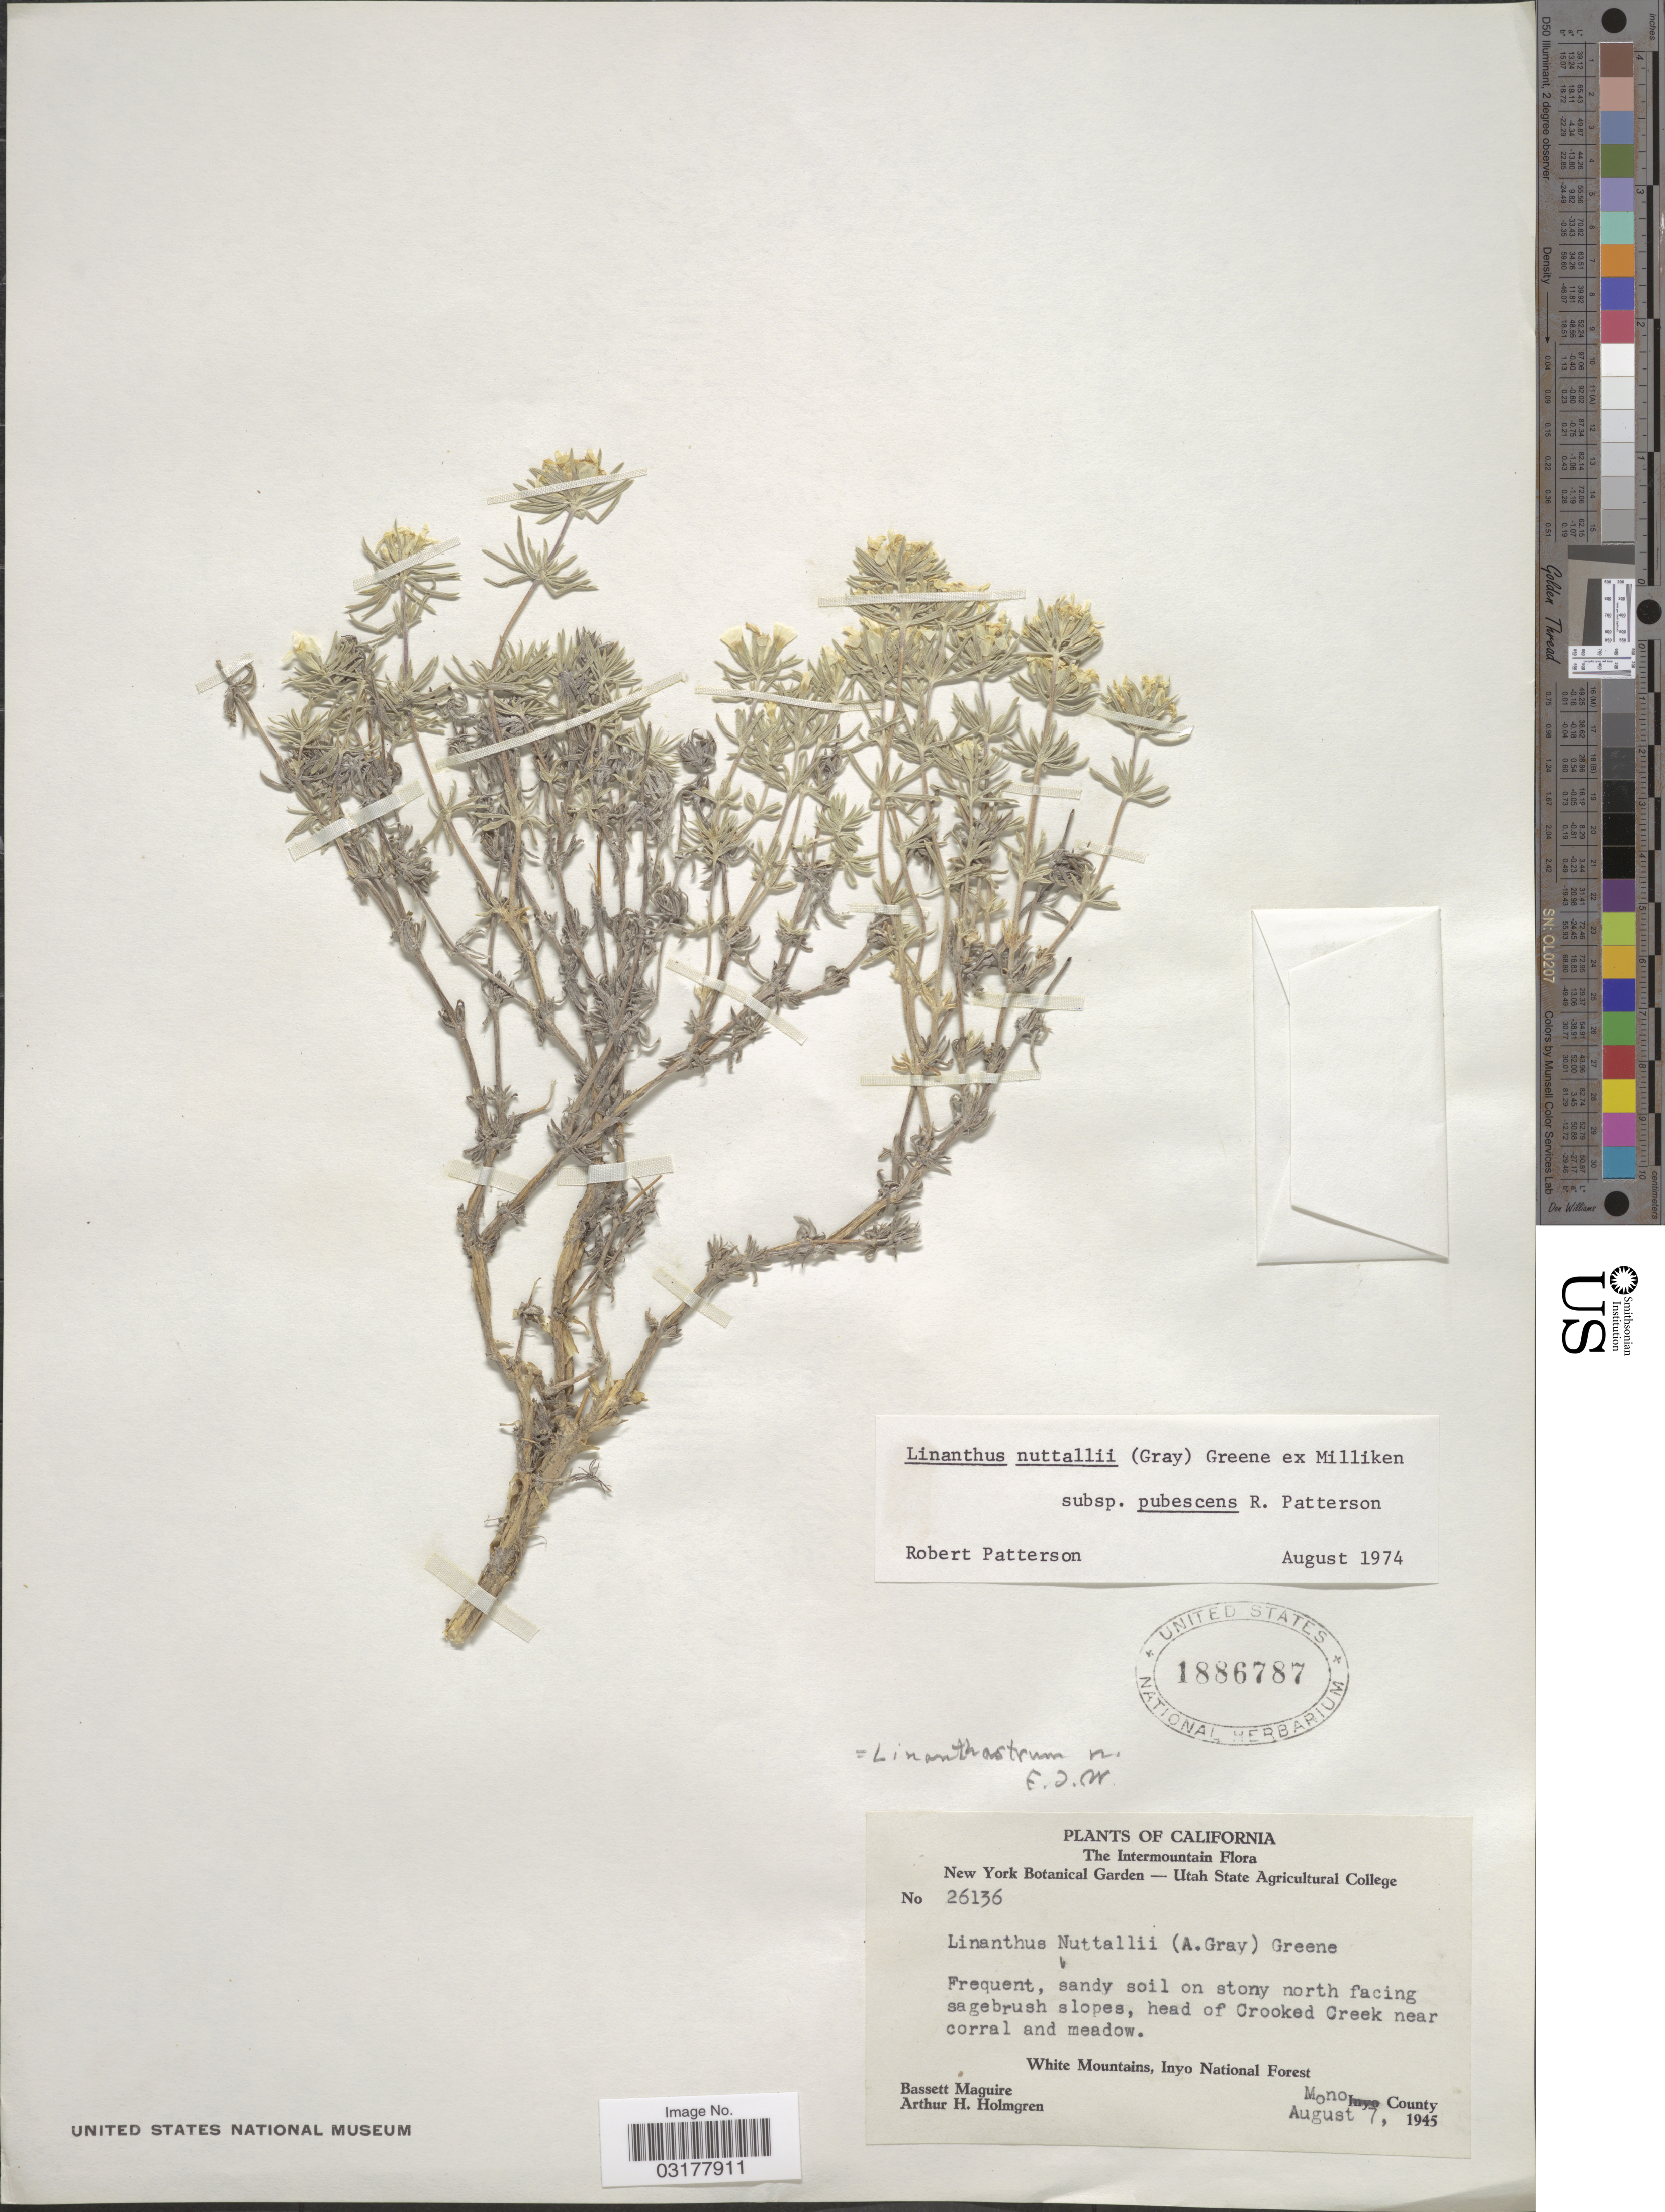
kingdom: Plantae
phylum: Tracheophyta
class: Magnoliopsida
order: Ericales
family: Polemoniaceae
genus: Leptosiphon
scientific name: Leptosiphon nuttallii subsp. pubescens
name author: (R. Patt.) J.M. Porter & L.A. Johnson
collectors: B. Maguire & A. H. Holmgren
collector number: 26136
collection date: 1945-08-07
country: United States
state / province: California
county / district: Mono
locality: The Intermountain, Frequent, sandy soil on stony north facing sagebrush slopes, head of Crooked Creek near corral and meadow. White Mountains, Inyo National Forest, Mono County.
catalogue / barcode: US 1886787